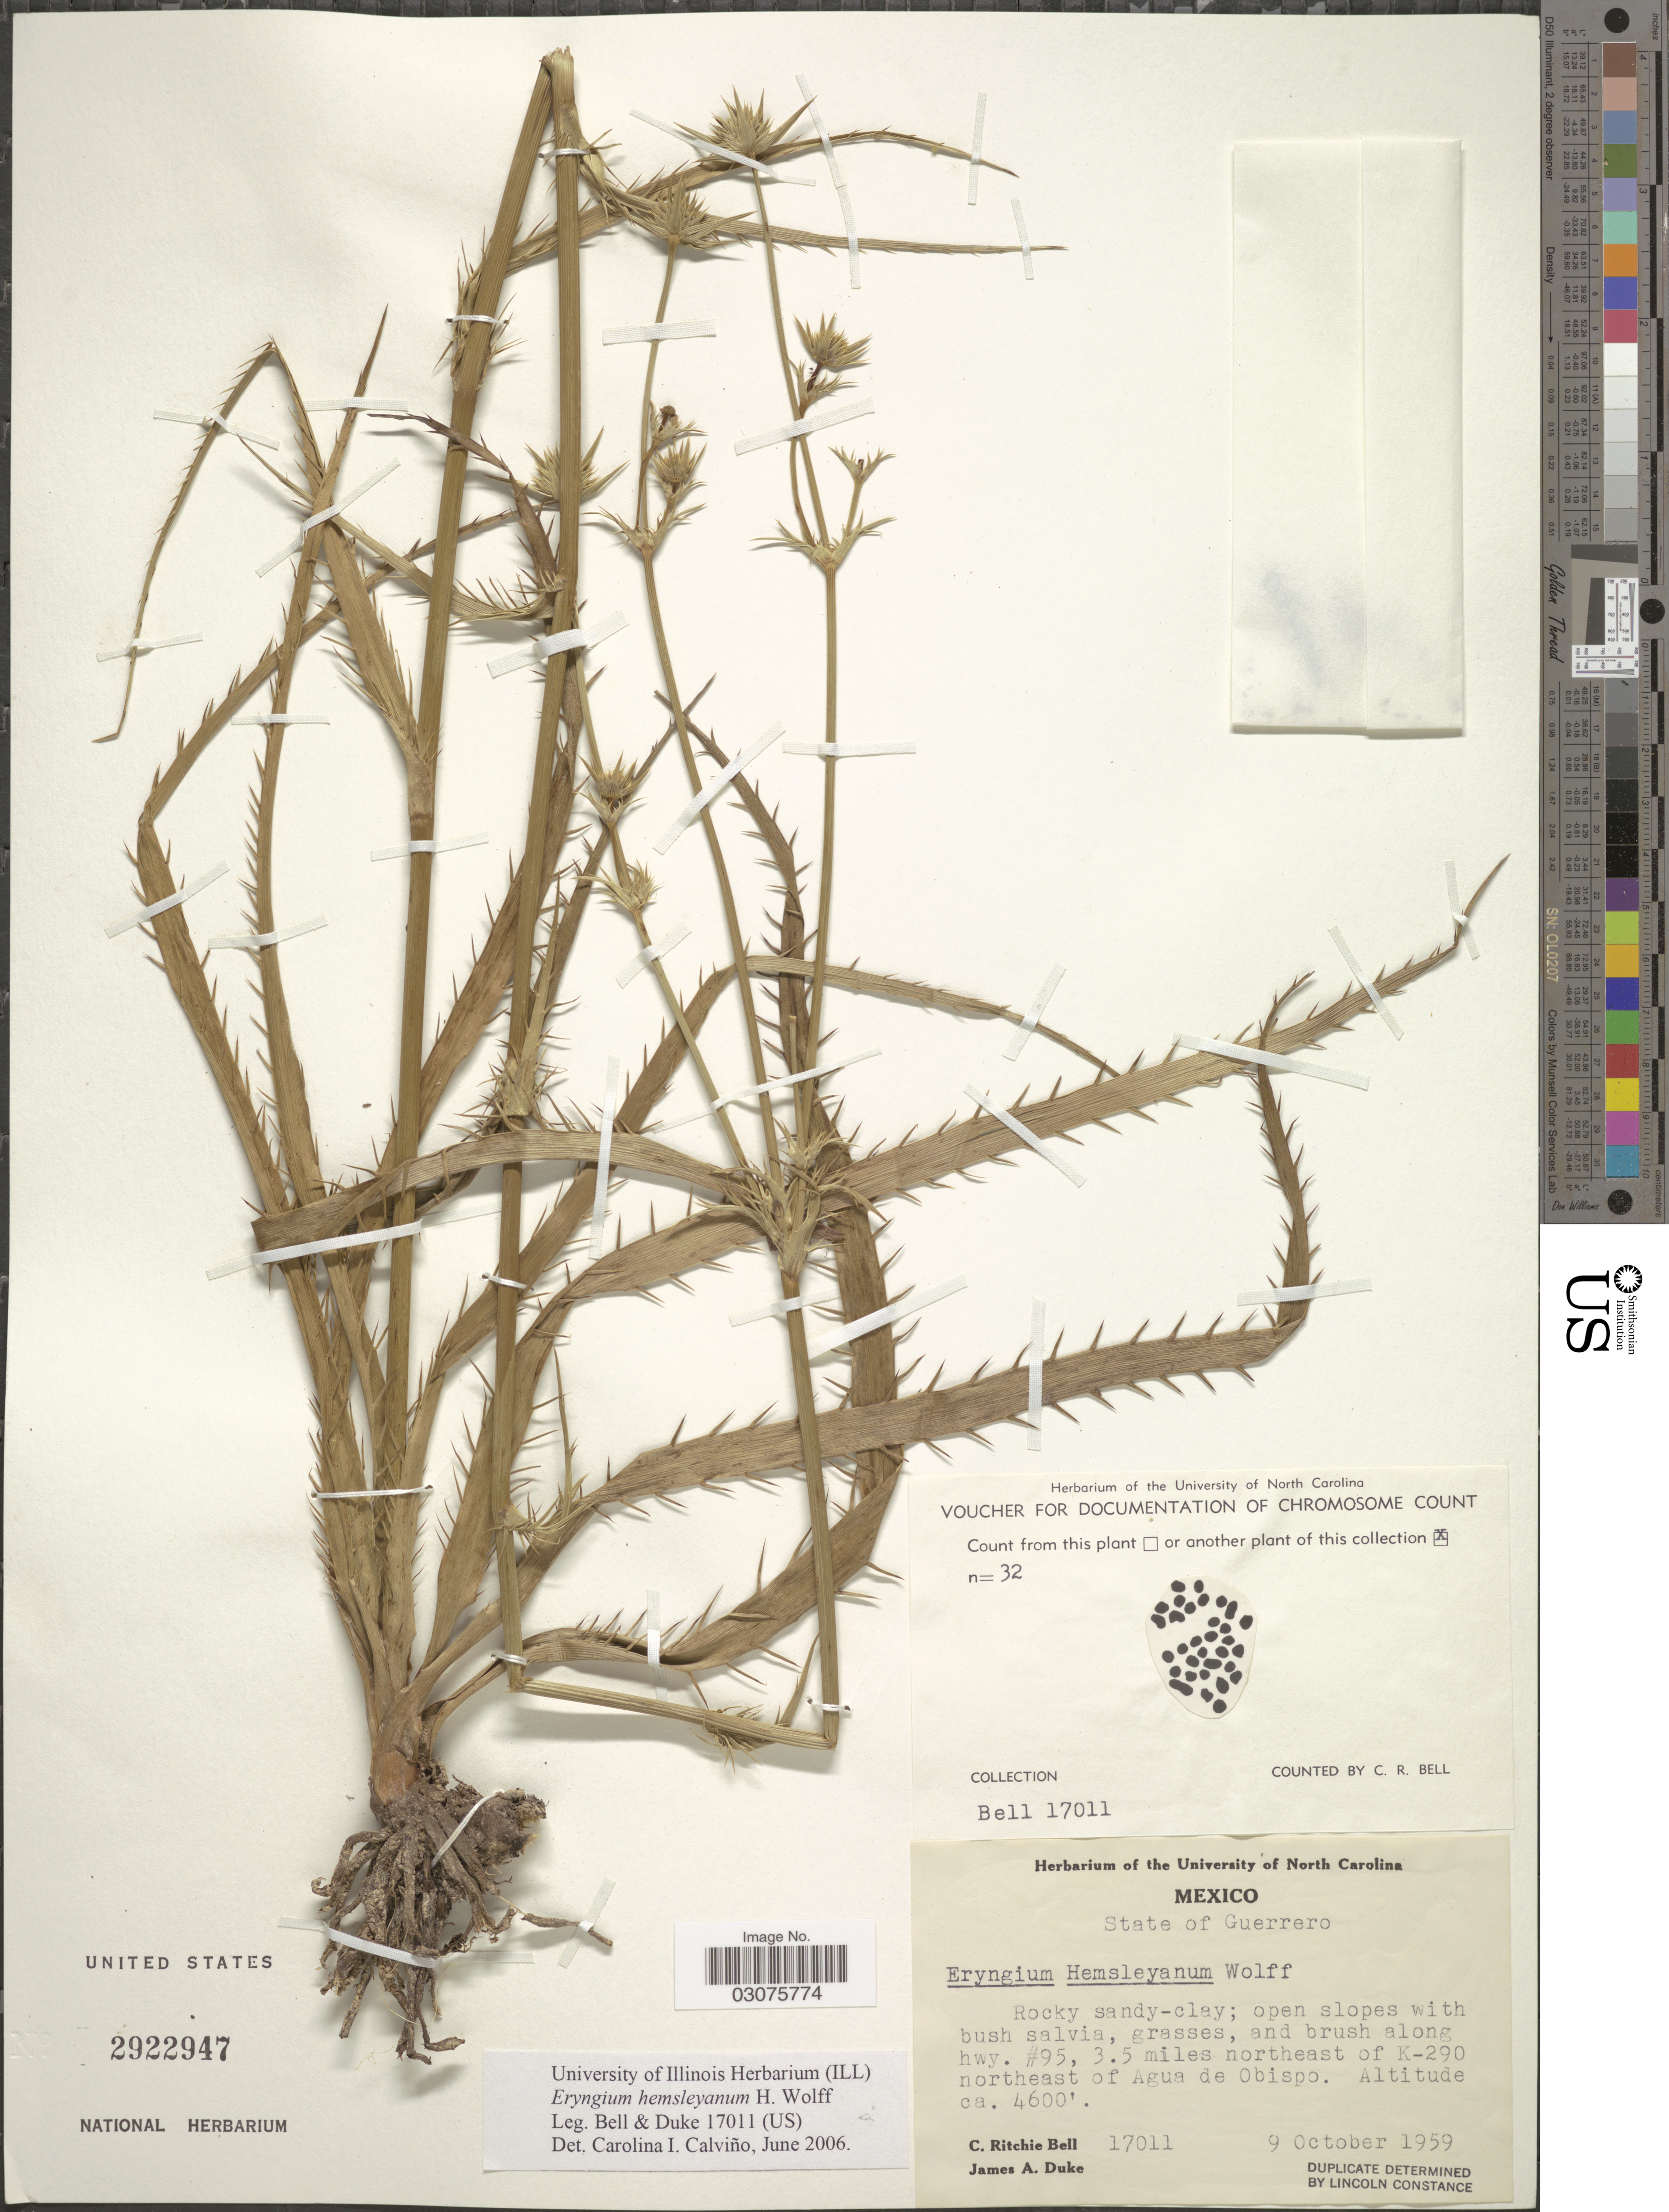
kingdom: Plantae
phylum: Tracheophyta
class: Magnoliopsida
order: Apiales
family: Apiaceae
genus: Eryngium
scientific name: Eryngium hemsleyanum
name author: H. Wolff in Engl.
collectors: C. R. Bell & J. A. Duke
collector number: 17011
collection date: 1959-10-09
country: Mexico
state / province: Guerrero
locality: Along Hwy. #95, 3.5 miles northeast of K-290 northeast of Agua de Obispo.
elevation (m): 1402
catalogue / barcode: US 2922947